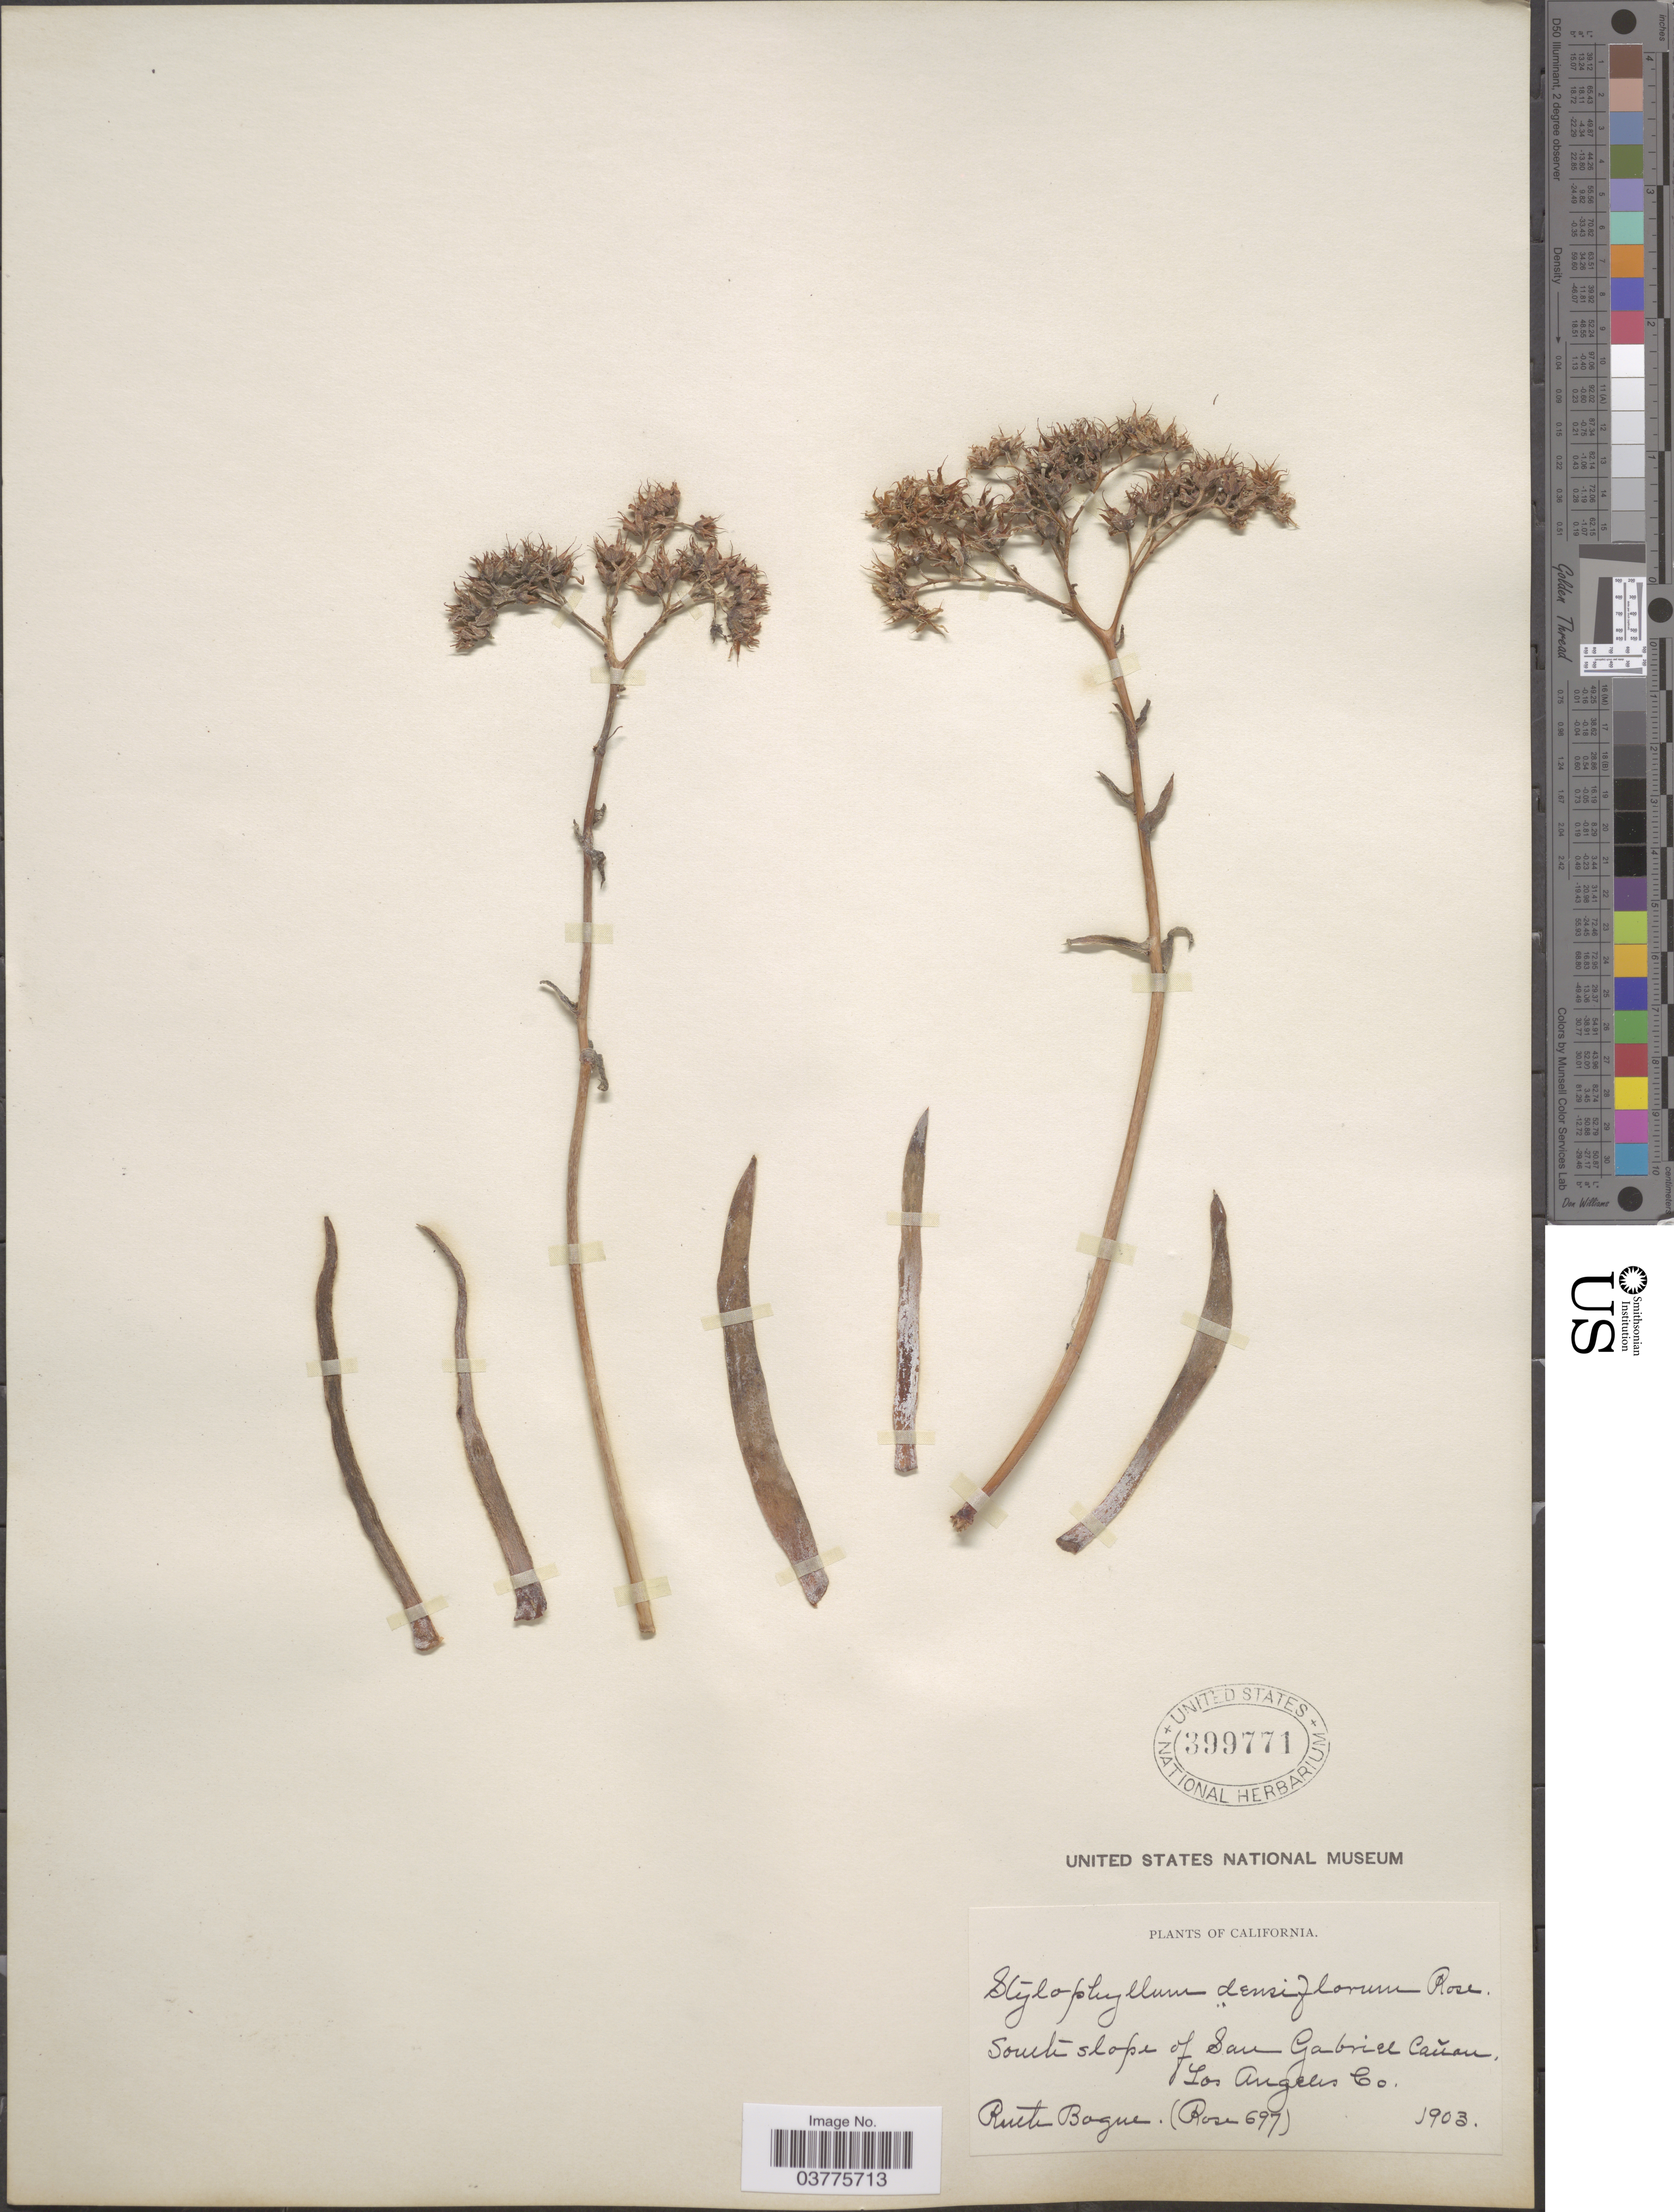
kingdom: Plantae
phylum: Tracheophyta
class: Magnoliopsida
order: Saxifragales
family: Crassulaceae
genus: Dudleya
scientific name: Dudleya densiflora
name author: (Rose) Moran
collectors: R. Bogue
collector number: Rose697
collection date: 1903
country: United States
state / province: California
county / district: Los Angeles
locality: South slope of San Gabriel Cañon. Los Angeles Co.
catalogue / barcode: US 399771